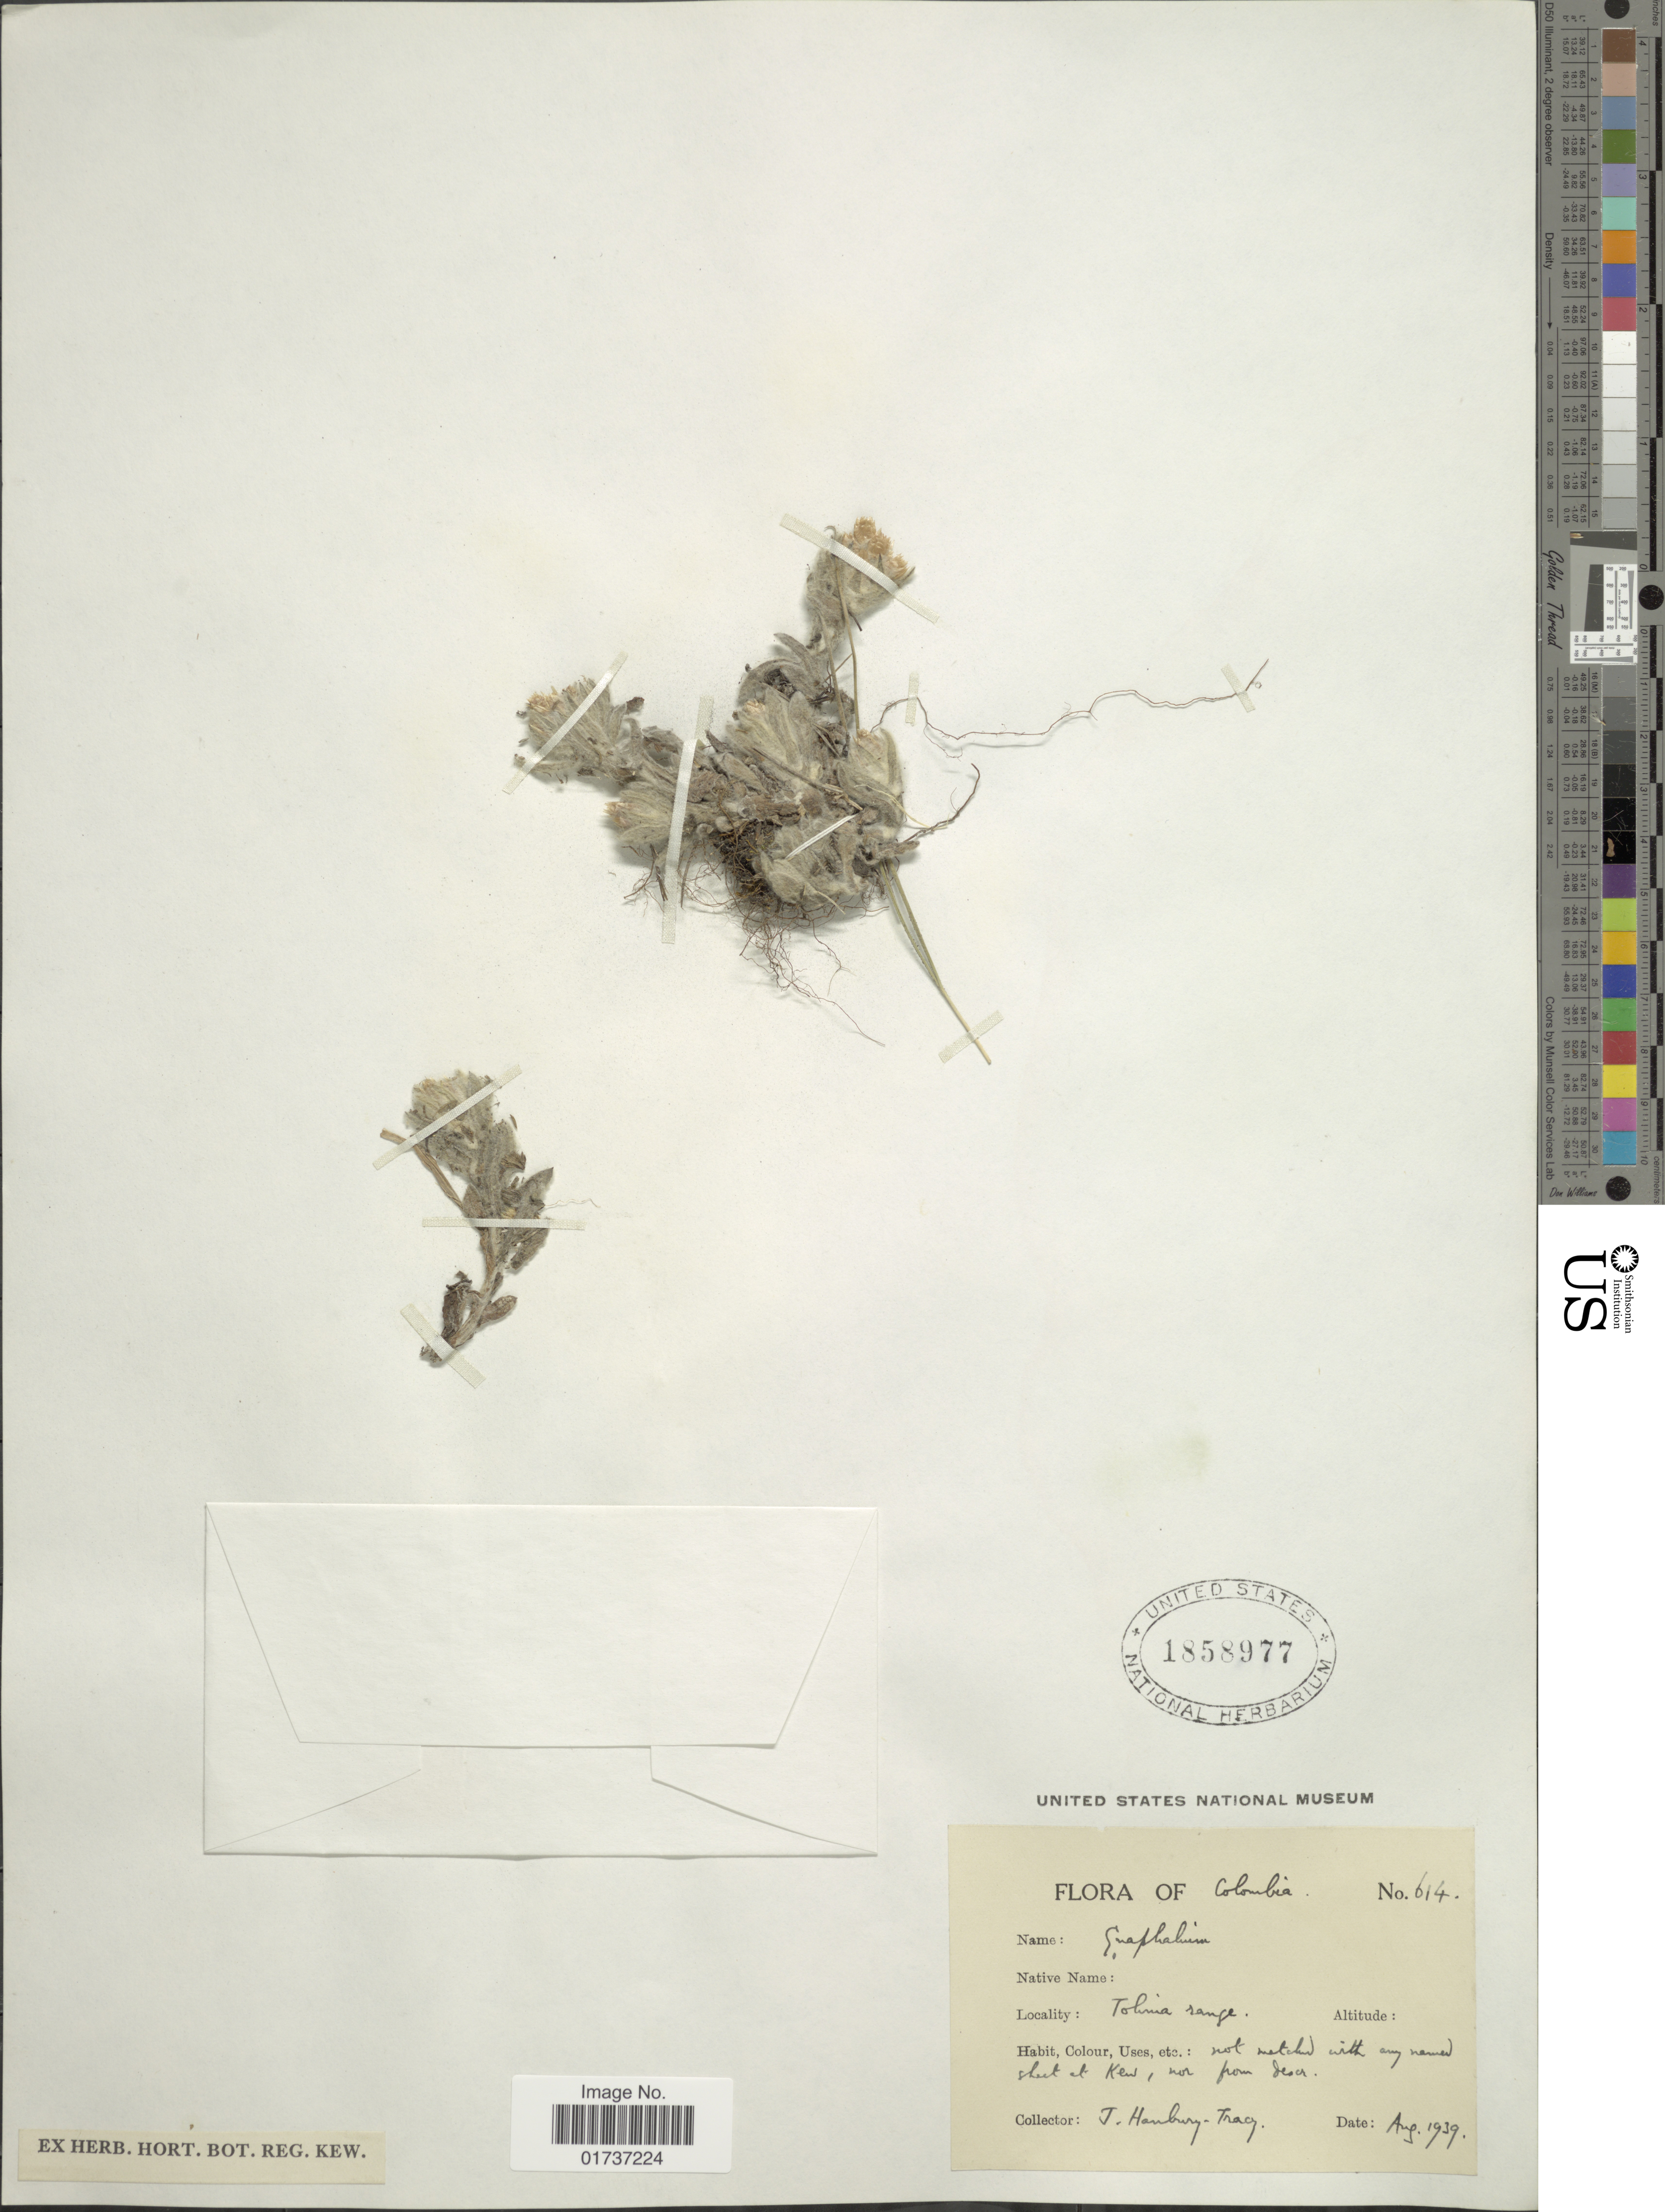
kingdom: Plantae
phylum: Tracheophyta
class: Magnoliopsida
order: Asterales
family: Asteraceae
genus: Gnaphalium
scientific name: Gnaphalium sp.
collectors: J. Hanbury-Tracy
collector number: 614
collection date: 1939-08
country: Colombia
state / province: Tolima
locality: Tolima Range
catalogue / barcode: US 1858977